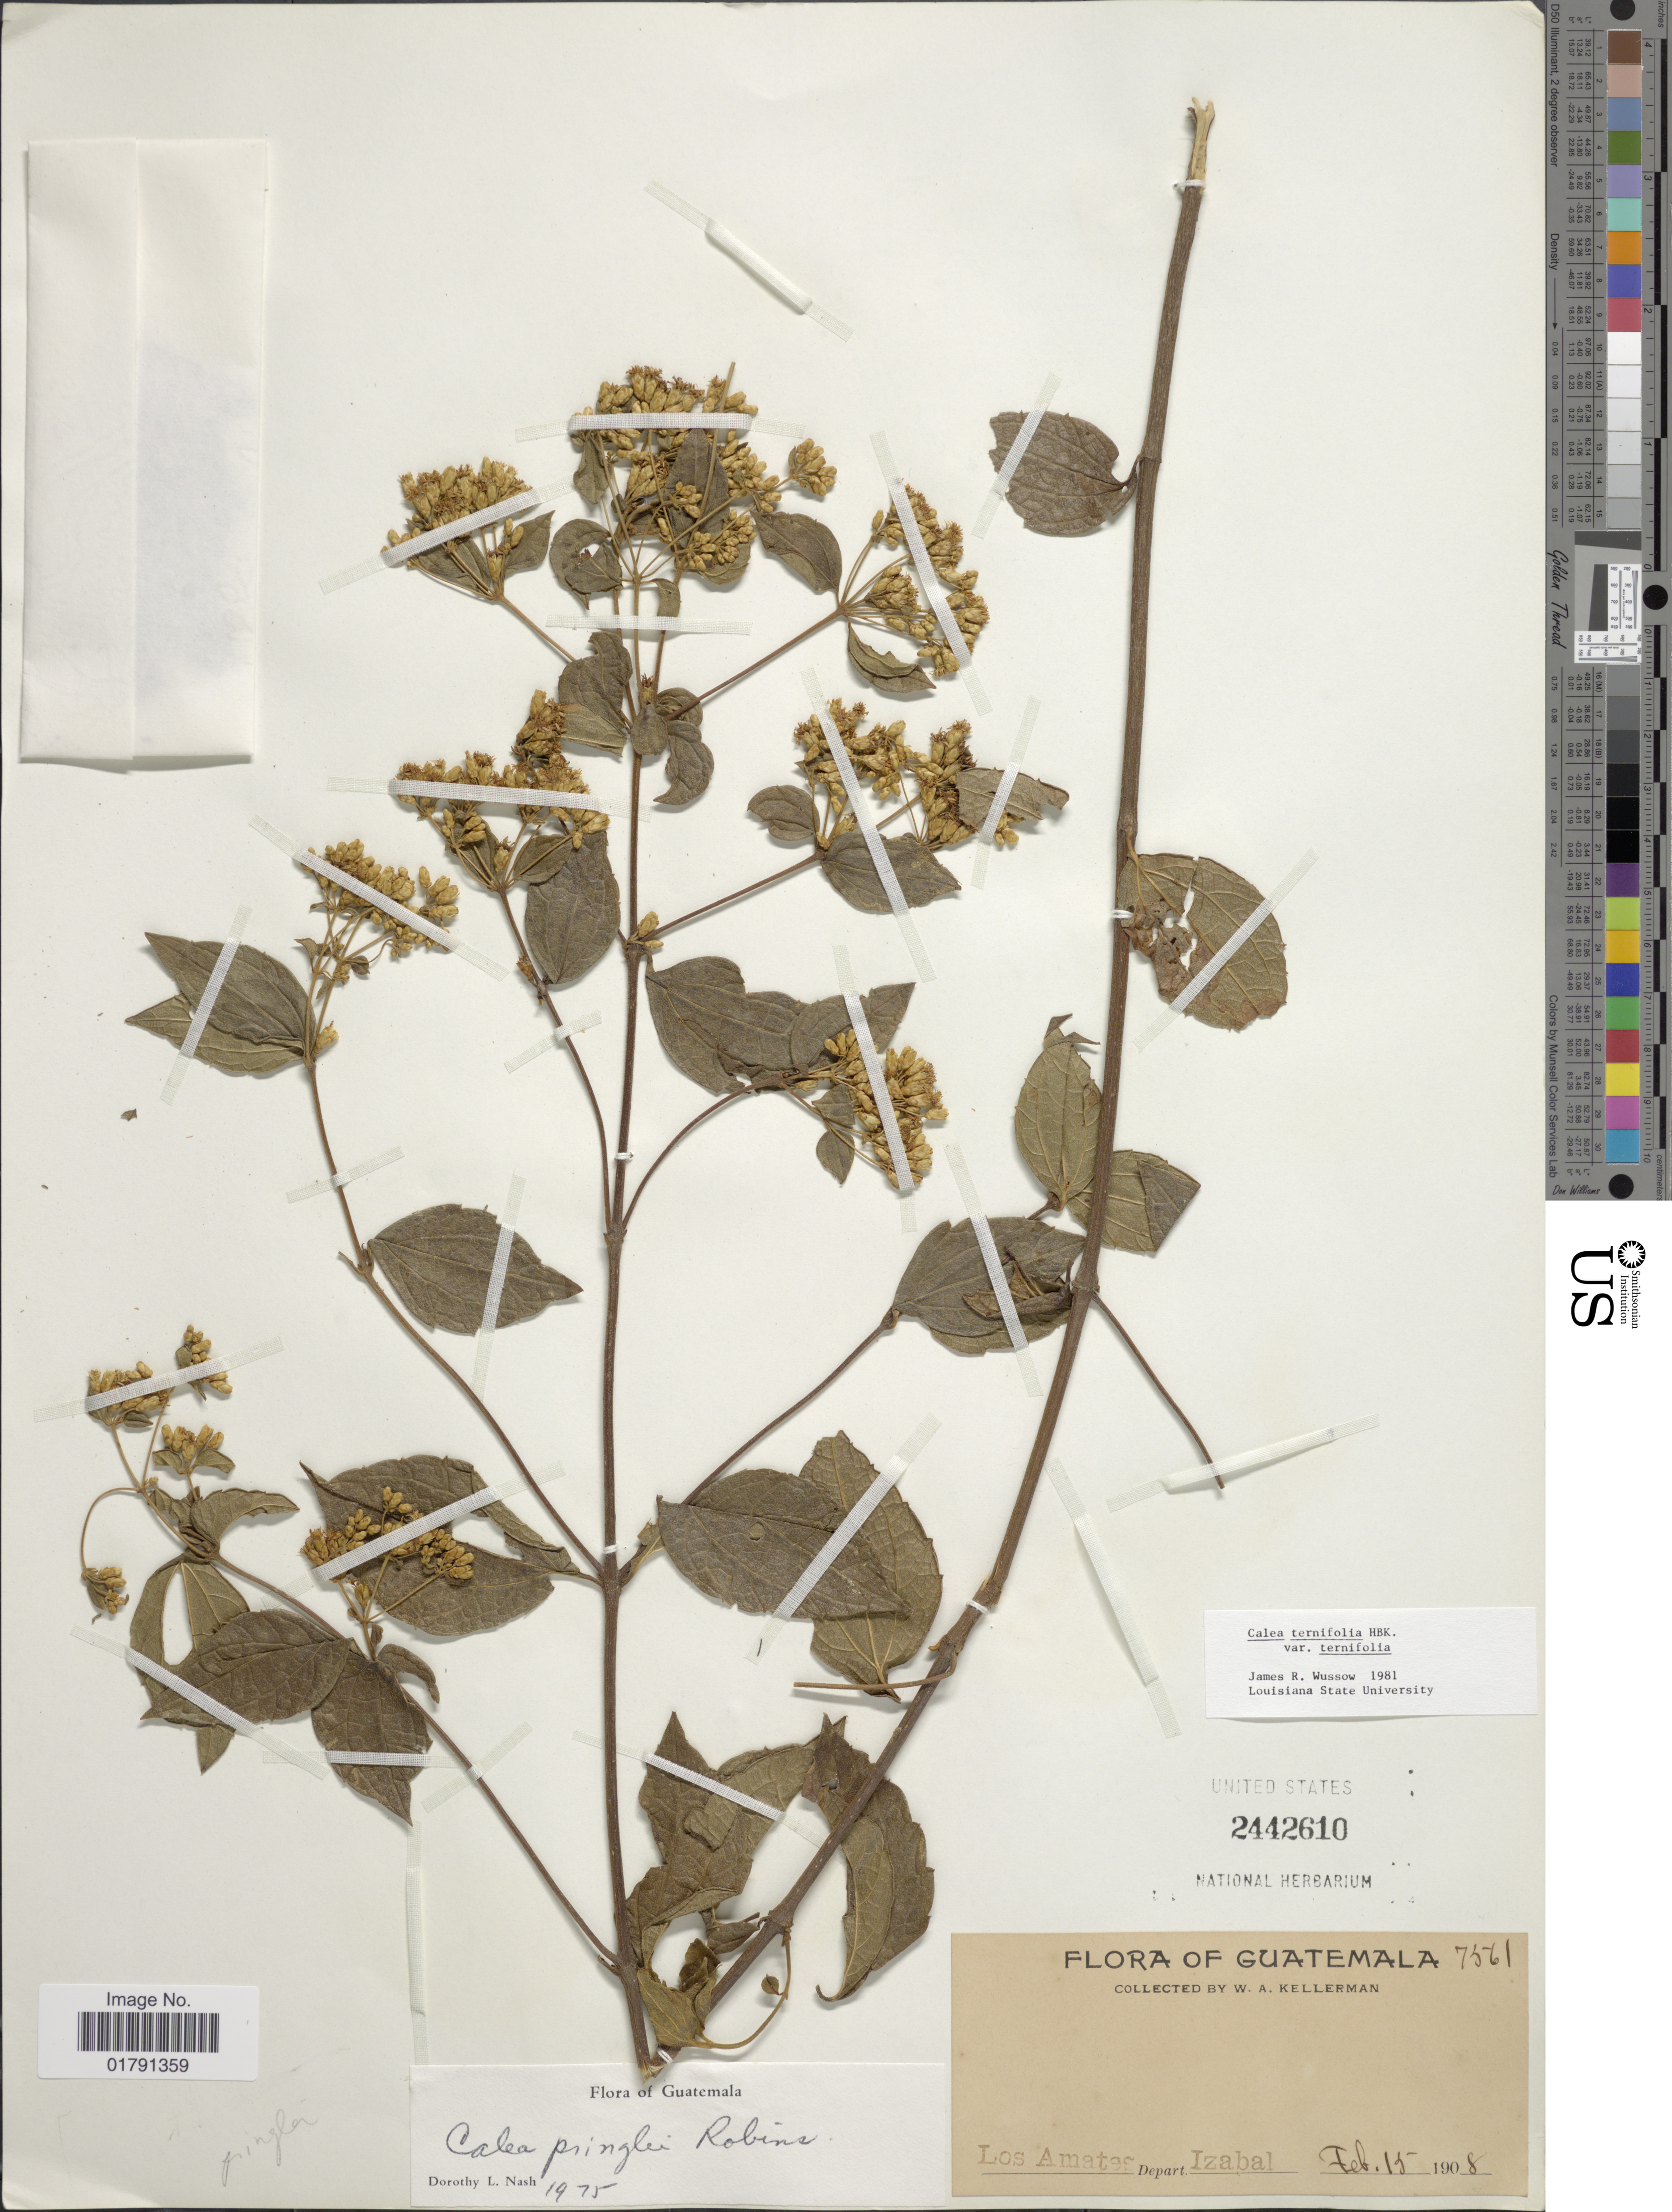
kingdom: Plantae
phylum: Tracheophyta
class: Magnoliopsida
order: Asterales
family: Asteraceae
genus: Calea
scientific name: Calea ternifolia var. ternifolia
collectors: W. Kellerman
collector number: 7561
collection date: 1908-02-15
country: Guatemala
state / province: Izabal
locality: Los Amates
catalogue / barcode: US 2442610